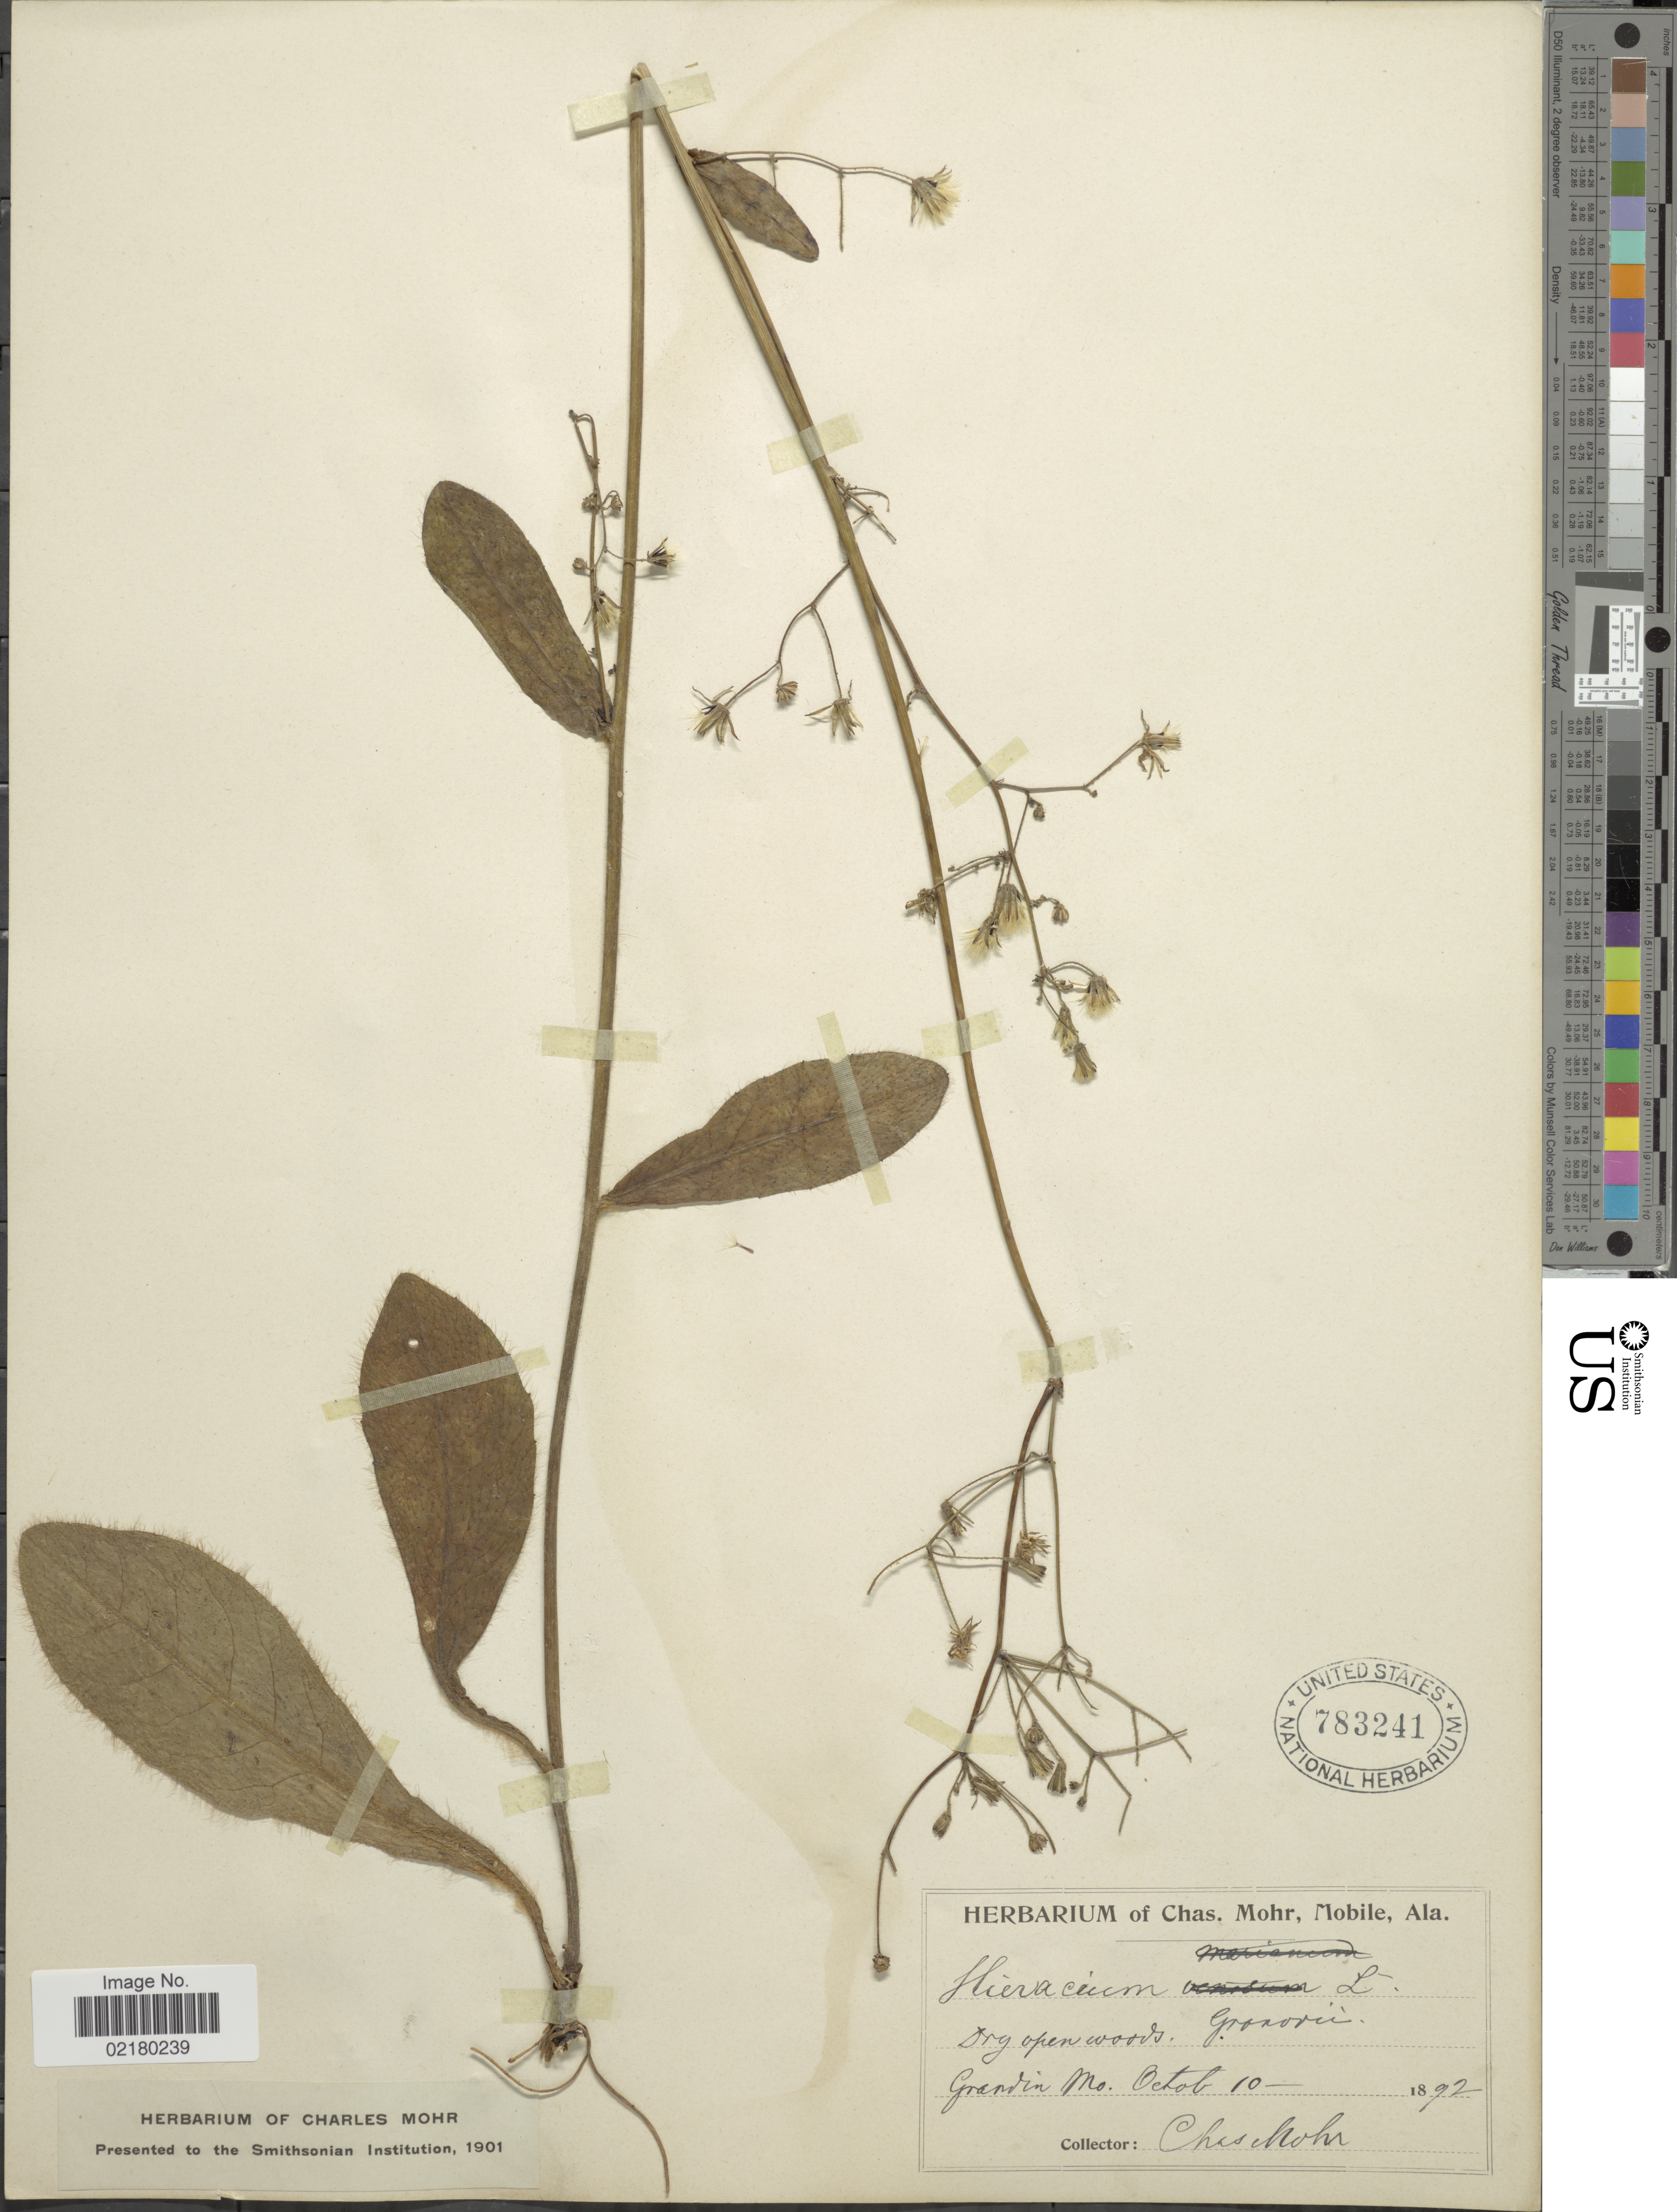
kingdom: Plantae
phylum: Tracheophyta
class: Magnoliopsida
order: Asterales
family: Asteraceae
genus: Hieracium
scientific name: Hieracium gronovii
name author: L.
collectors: C. T. Mohr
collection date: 1892-10-10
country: United States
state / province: Missouri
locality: Dry open woods, Grandin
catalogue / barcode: US 783241